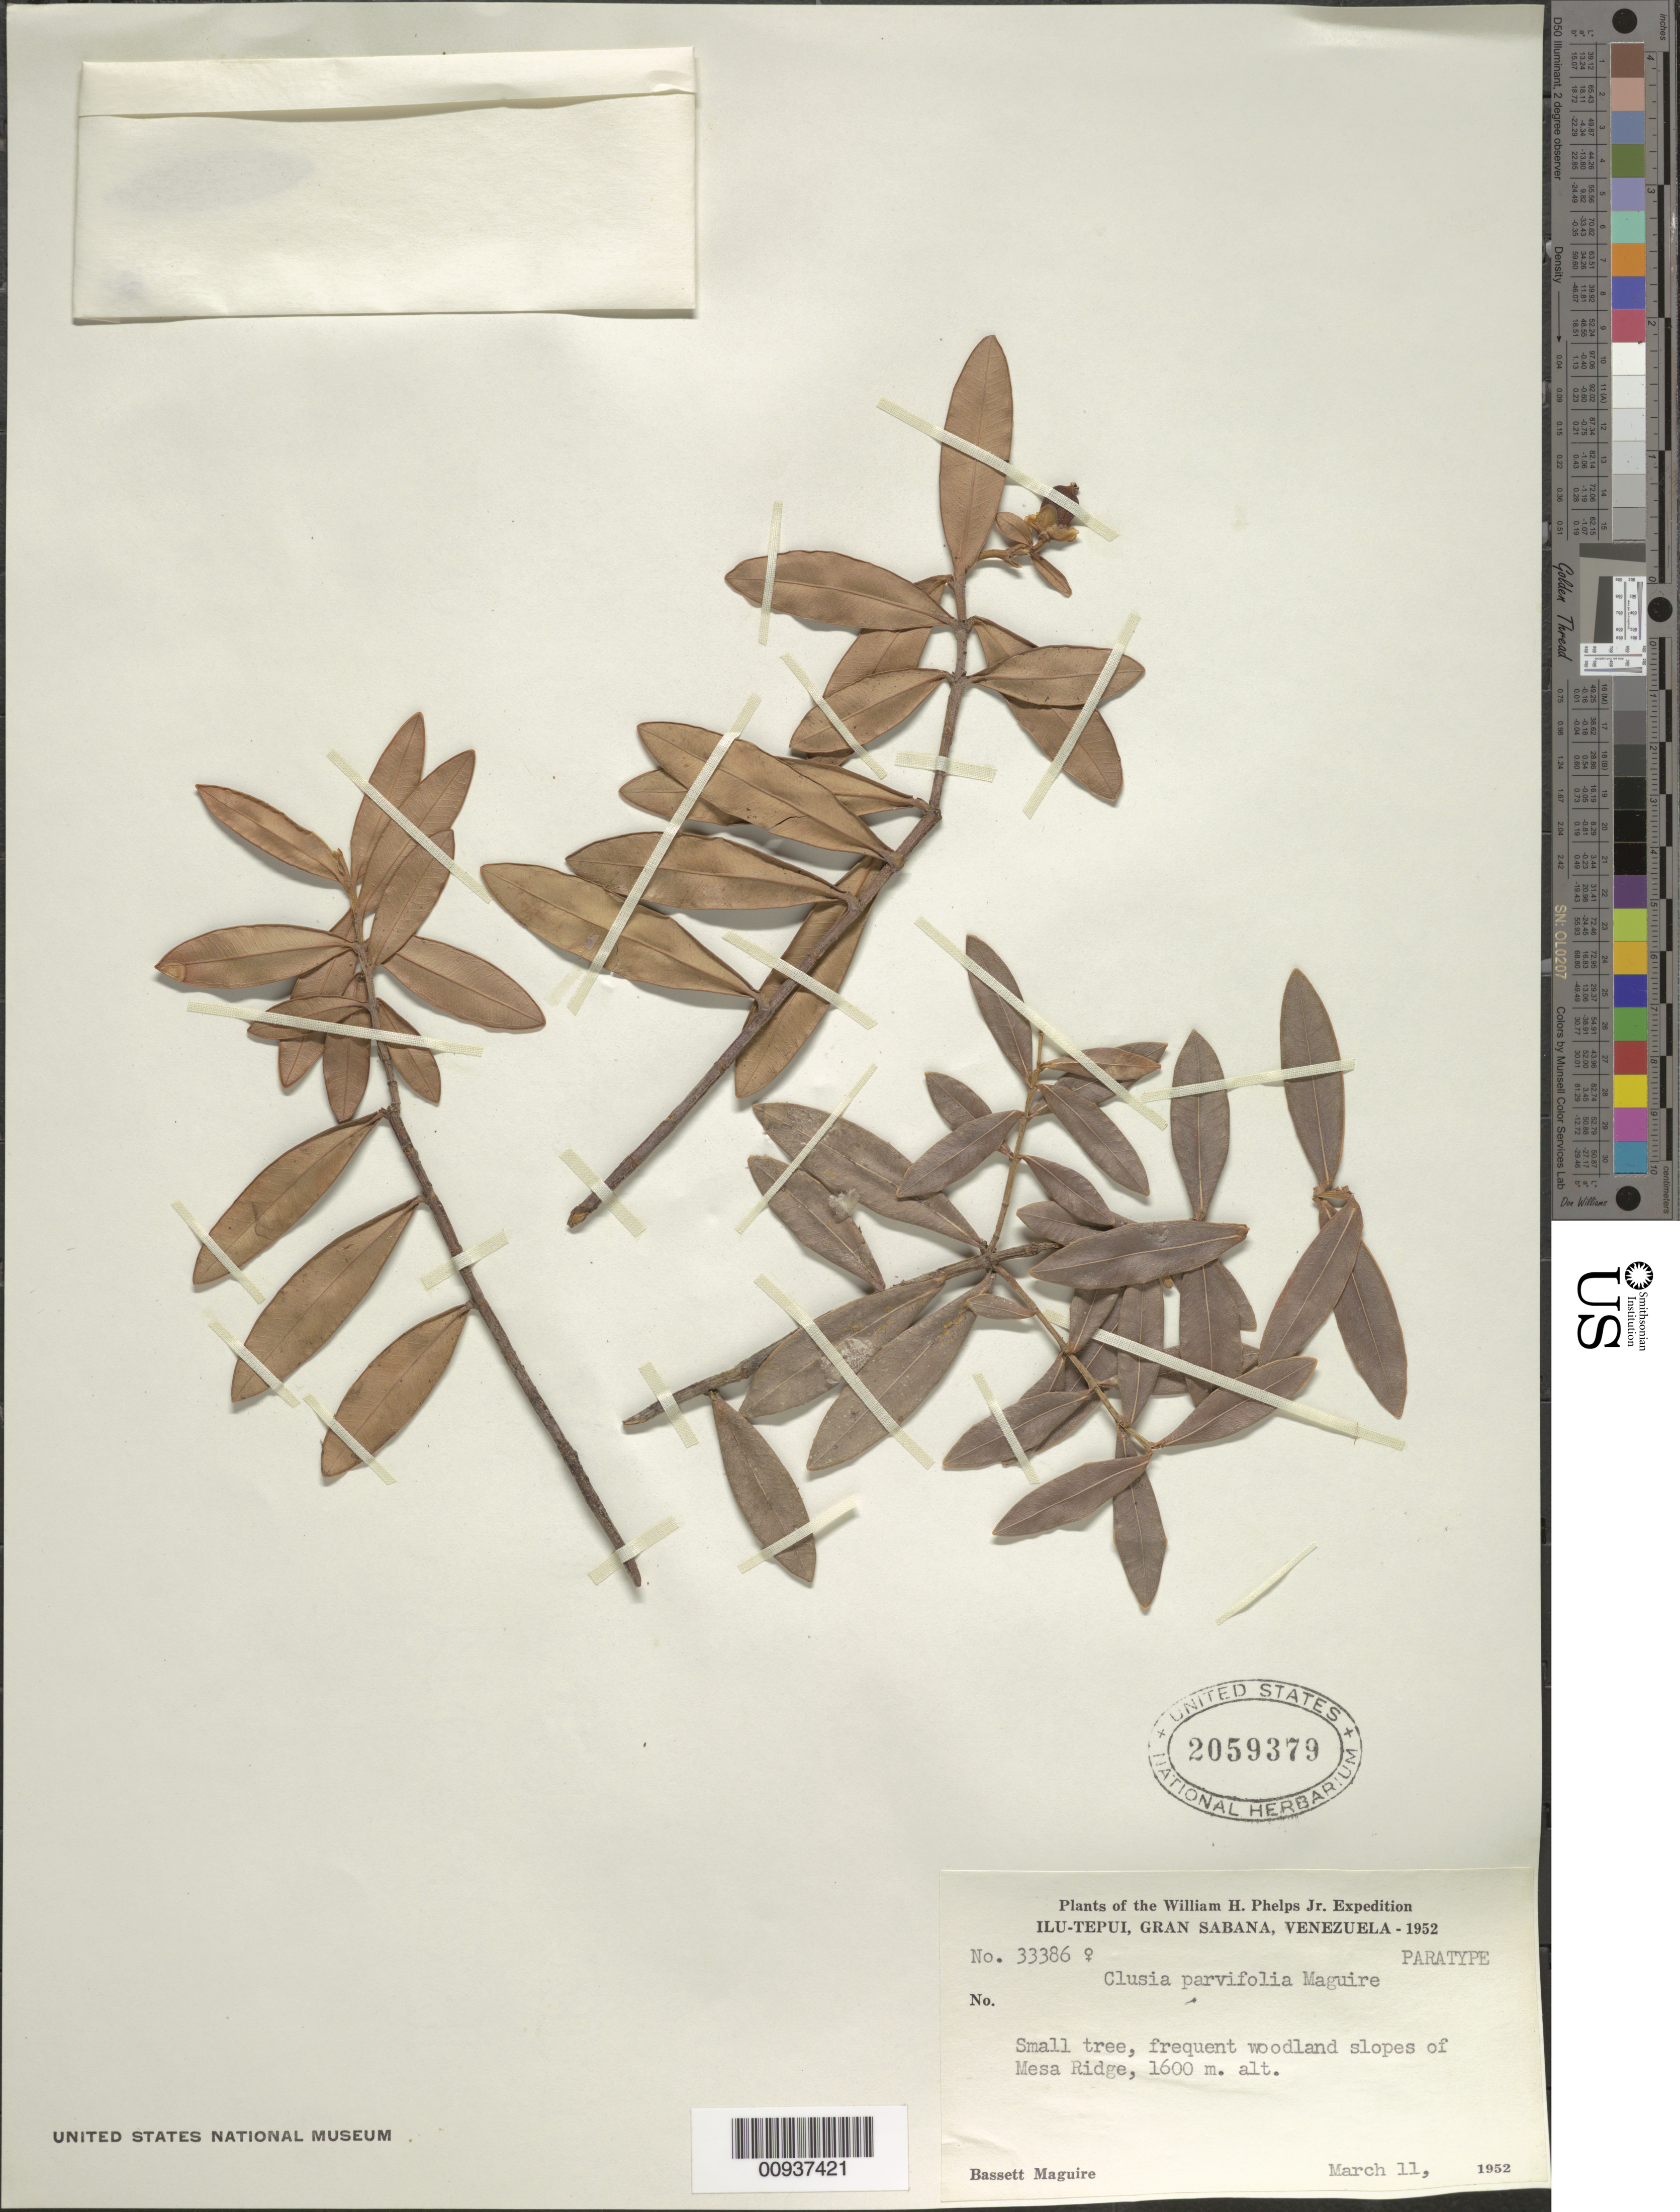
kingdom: Plantae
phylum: Tracheophyta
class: Magnoliopsida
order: Malpighiales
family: Clusiaceae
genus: Clusia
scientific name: Clusia parvifolia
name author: Maguire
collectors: B. Maguire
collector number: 33386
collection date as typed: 11-Mar-52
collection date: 1952-03-11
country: Venezuela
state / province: Bolívar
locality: Gran Sabana, Ilu-tepuí, Mesa Ridge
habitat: Woodland slopes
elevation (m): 1600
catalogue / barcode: US 2059379